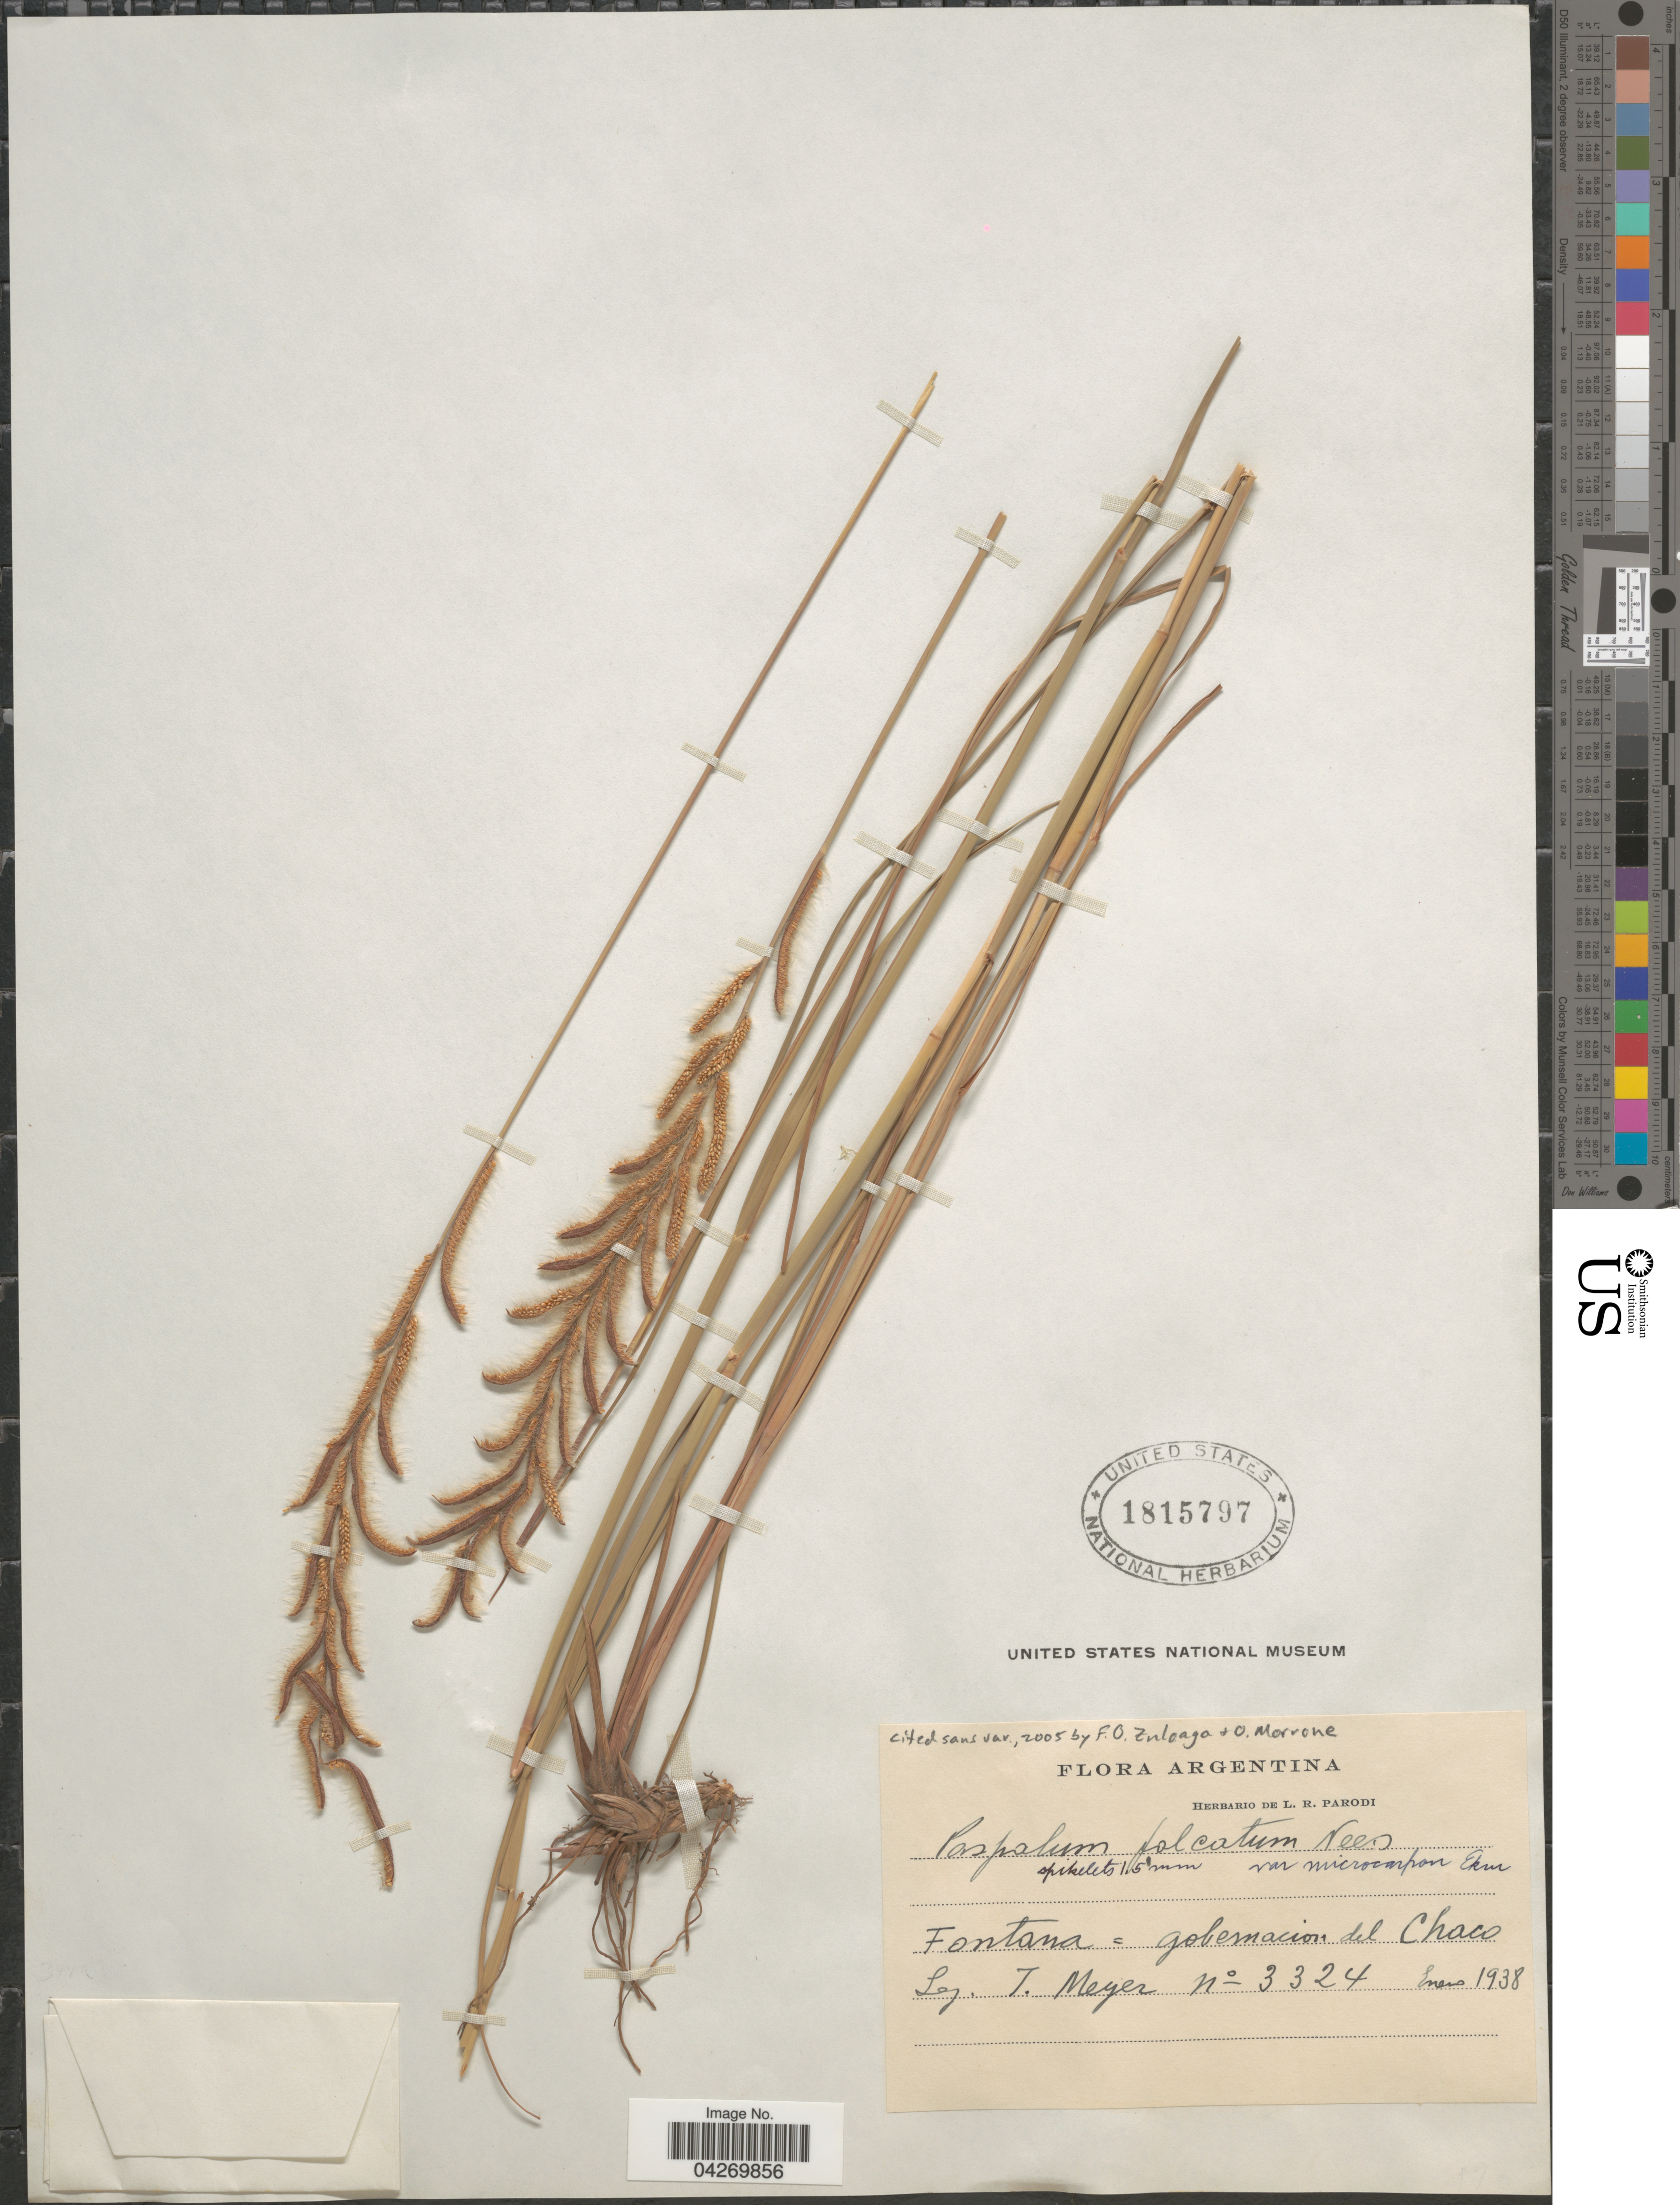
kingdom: Plantae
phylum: Tracheophyta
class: Liliopsida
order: Poales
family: Poaceae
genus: Paspalum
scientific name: Paspalum falcatum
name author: Nees ex Steud.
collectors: T. Meyer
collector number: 3324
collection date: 1938-01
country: Argentina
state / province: Chaco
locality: Fontana = gobernacion del Chaco.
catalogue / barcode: US 1815797